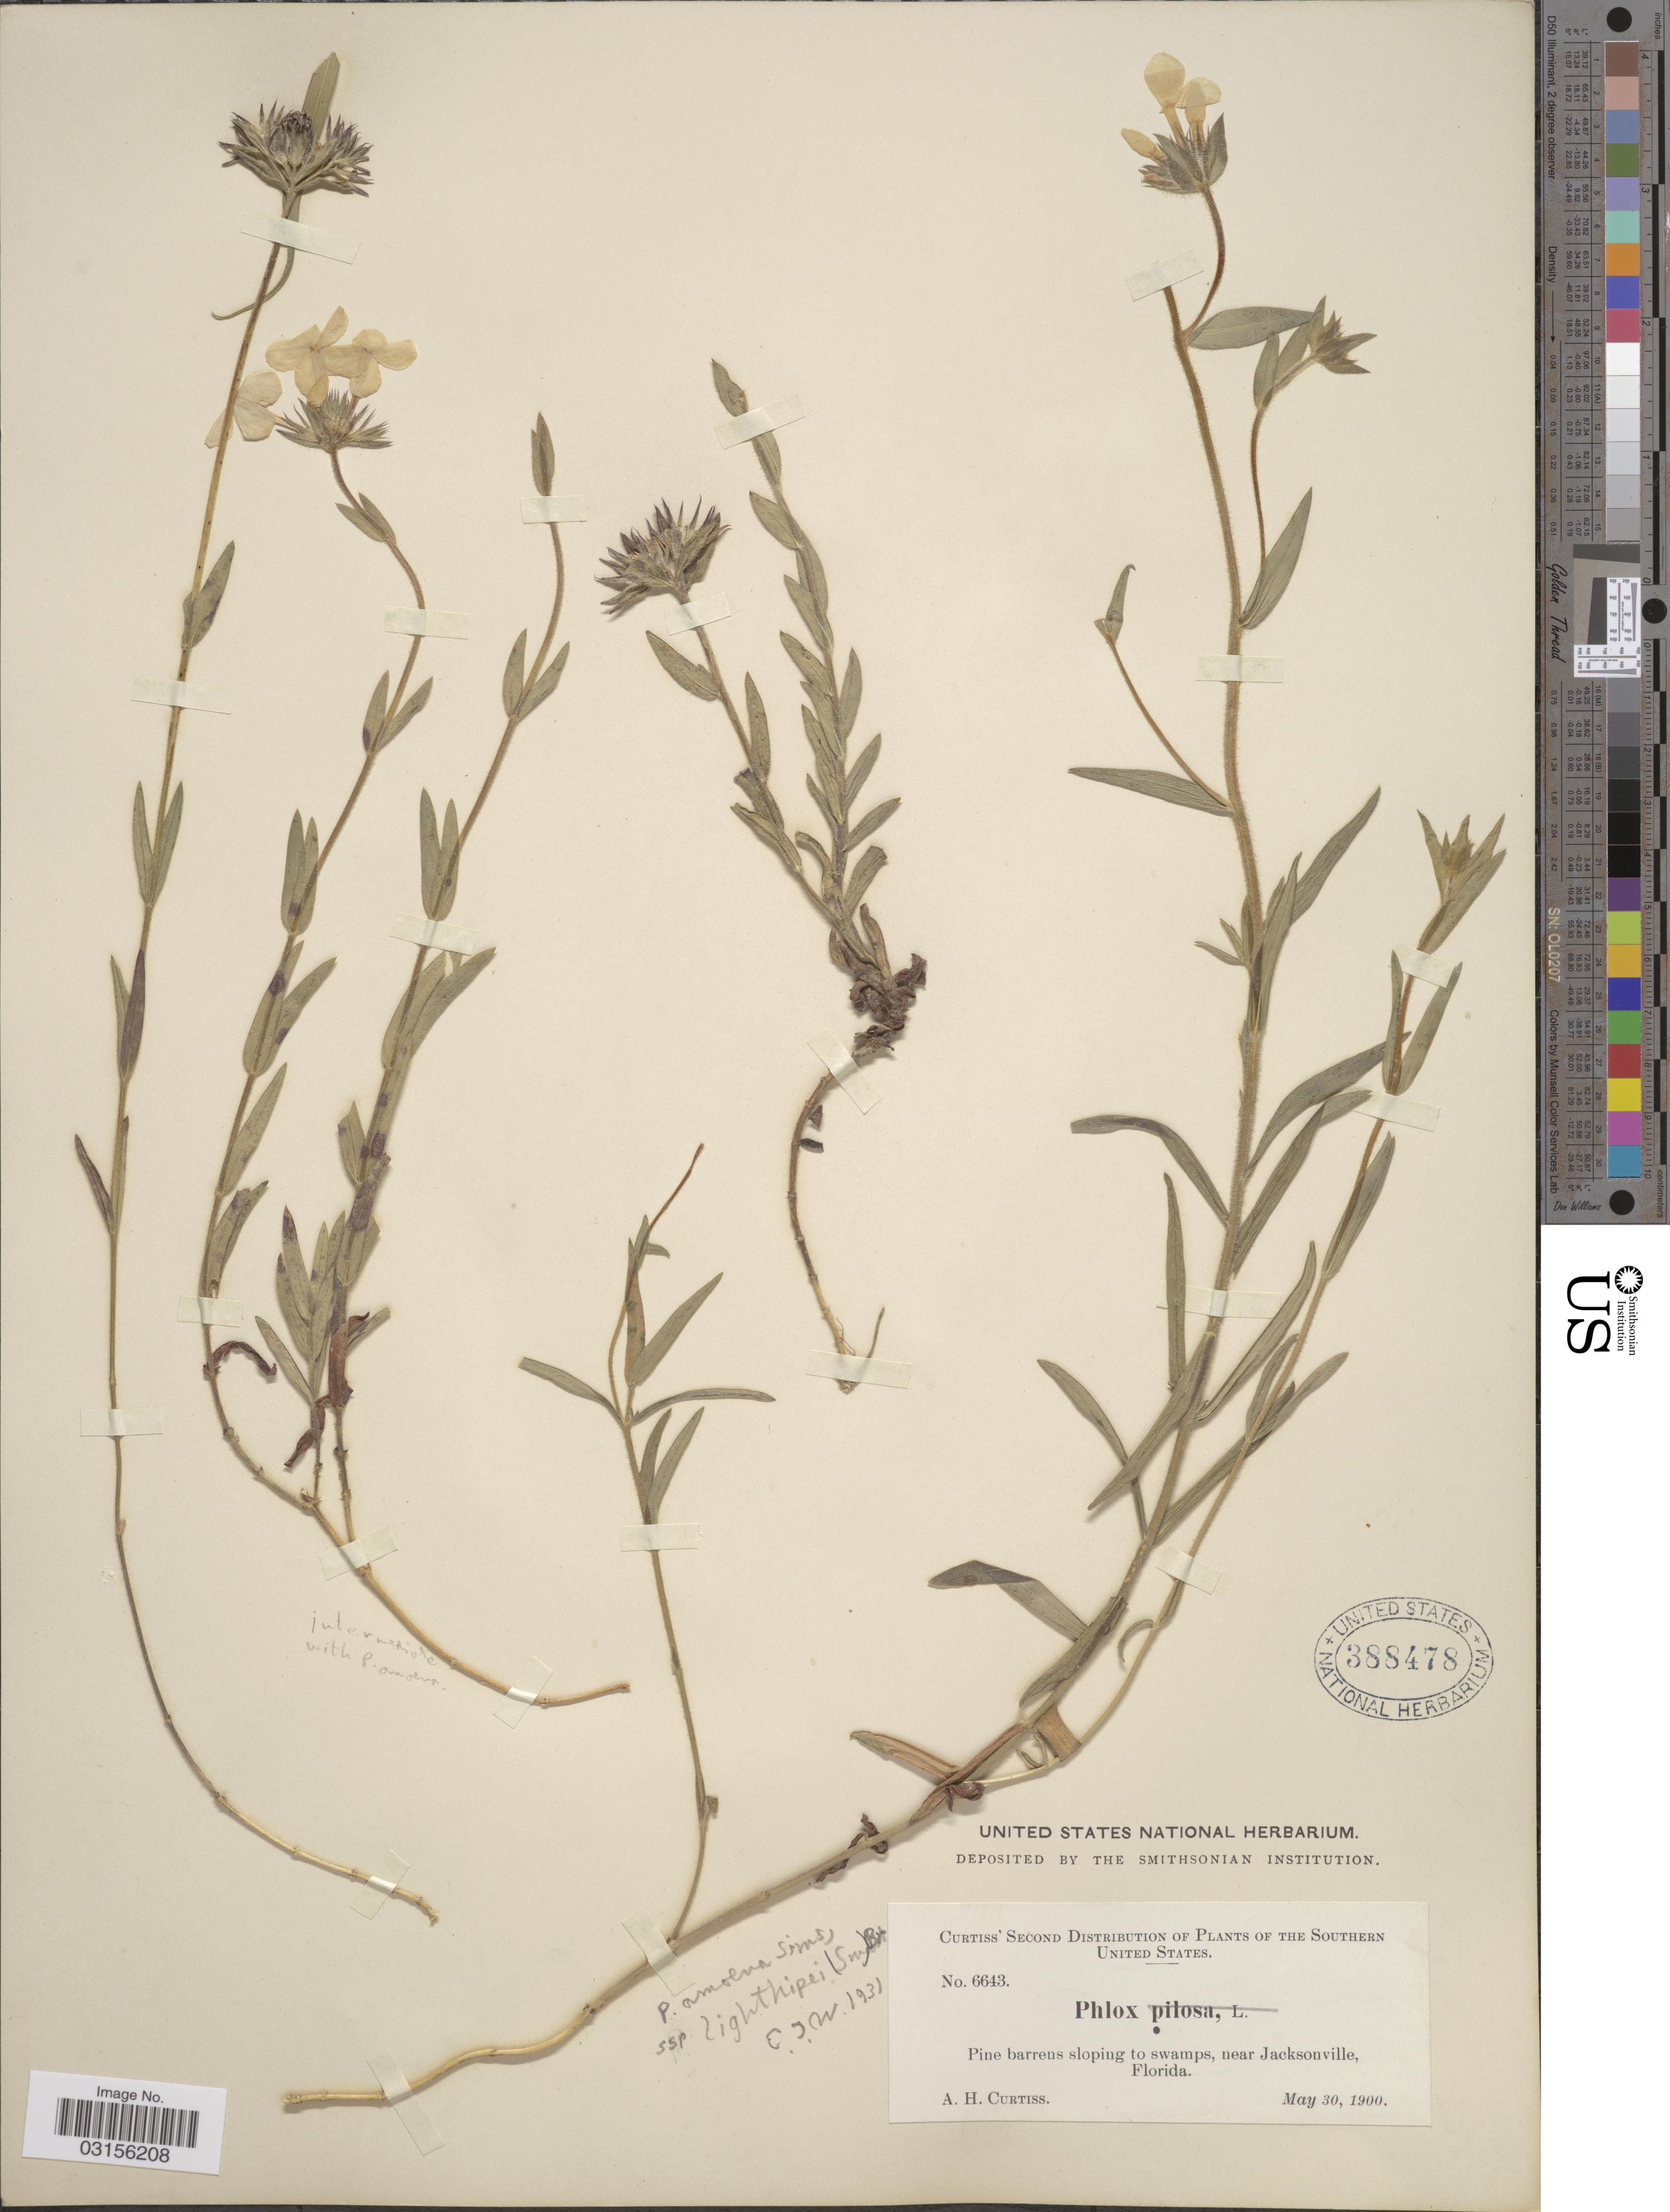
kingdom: Plantae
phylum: Tracheophyta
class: Magnoliopsida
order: Ericales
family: Polemoniaceae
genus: Phlox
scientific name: Phlox amoena subsp. lighthipei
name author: (Small) Wherry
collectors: A. H. Curtiss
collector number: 6643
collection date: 1900-05-30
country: United States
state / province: Florida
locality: Southern United States. Near Jacksonville.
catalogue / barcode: US 388478